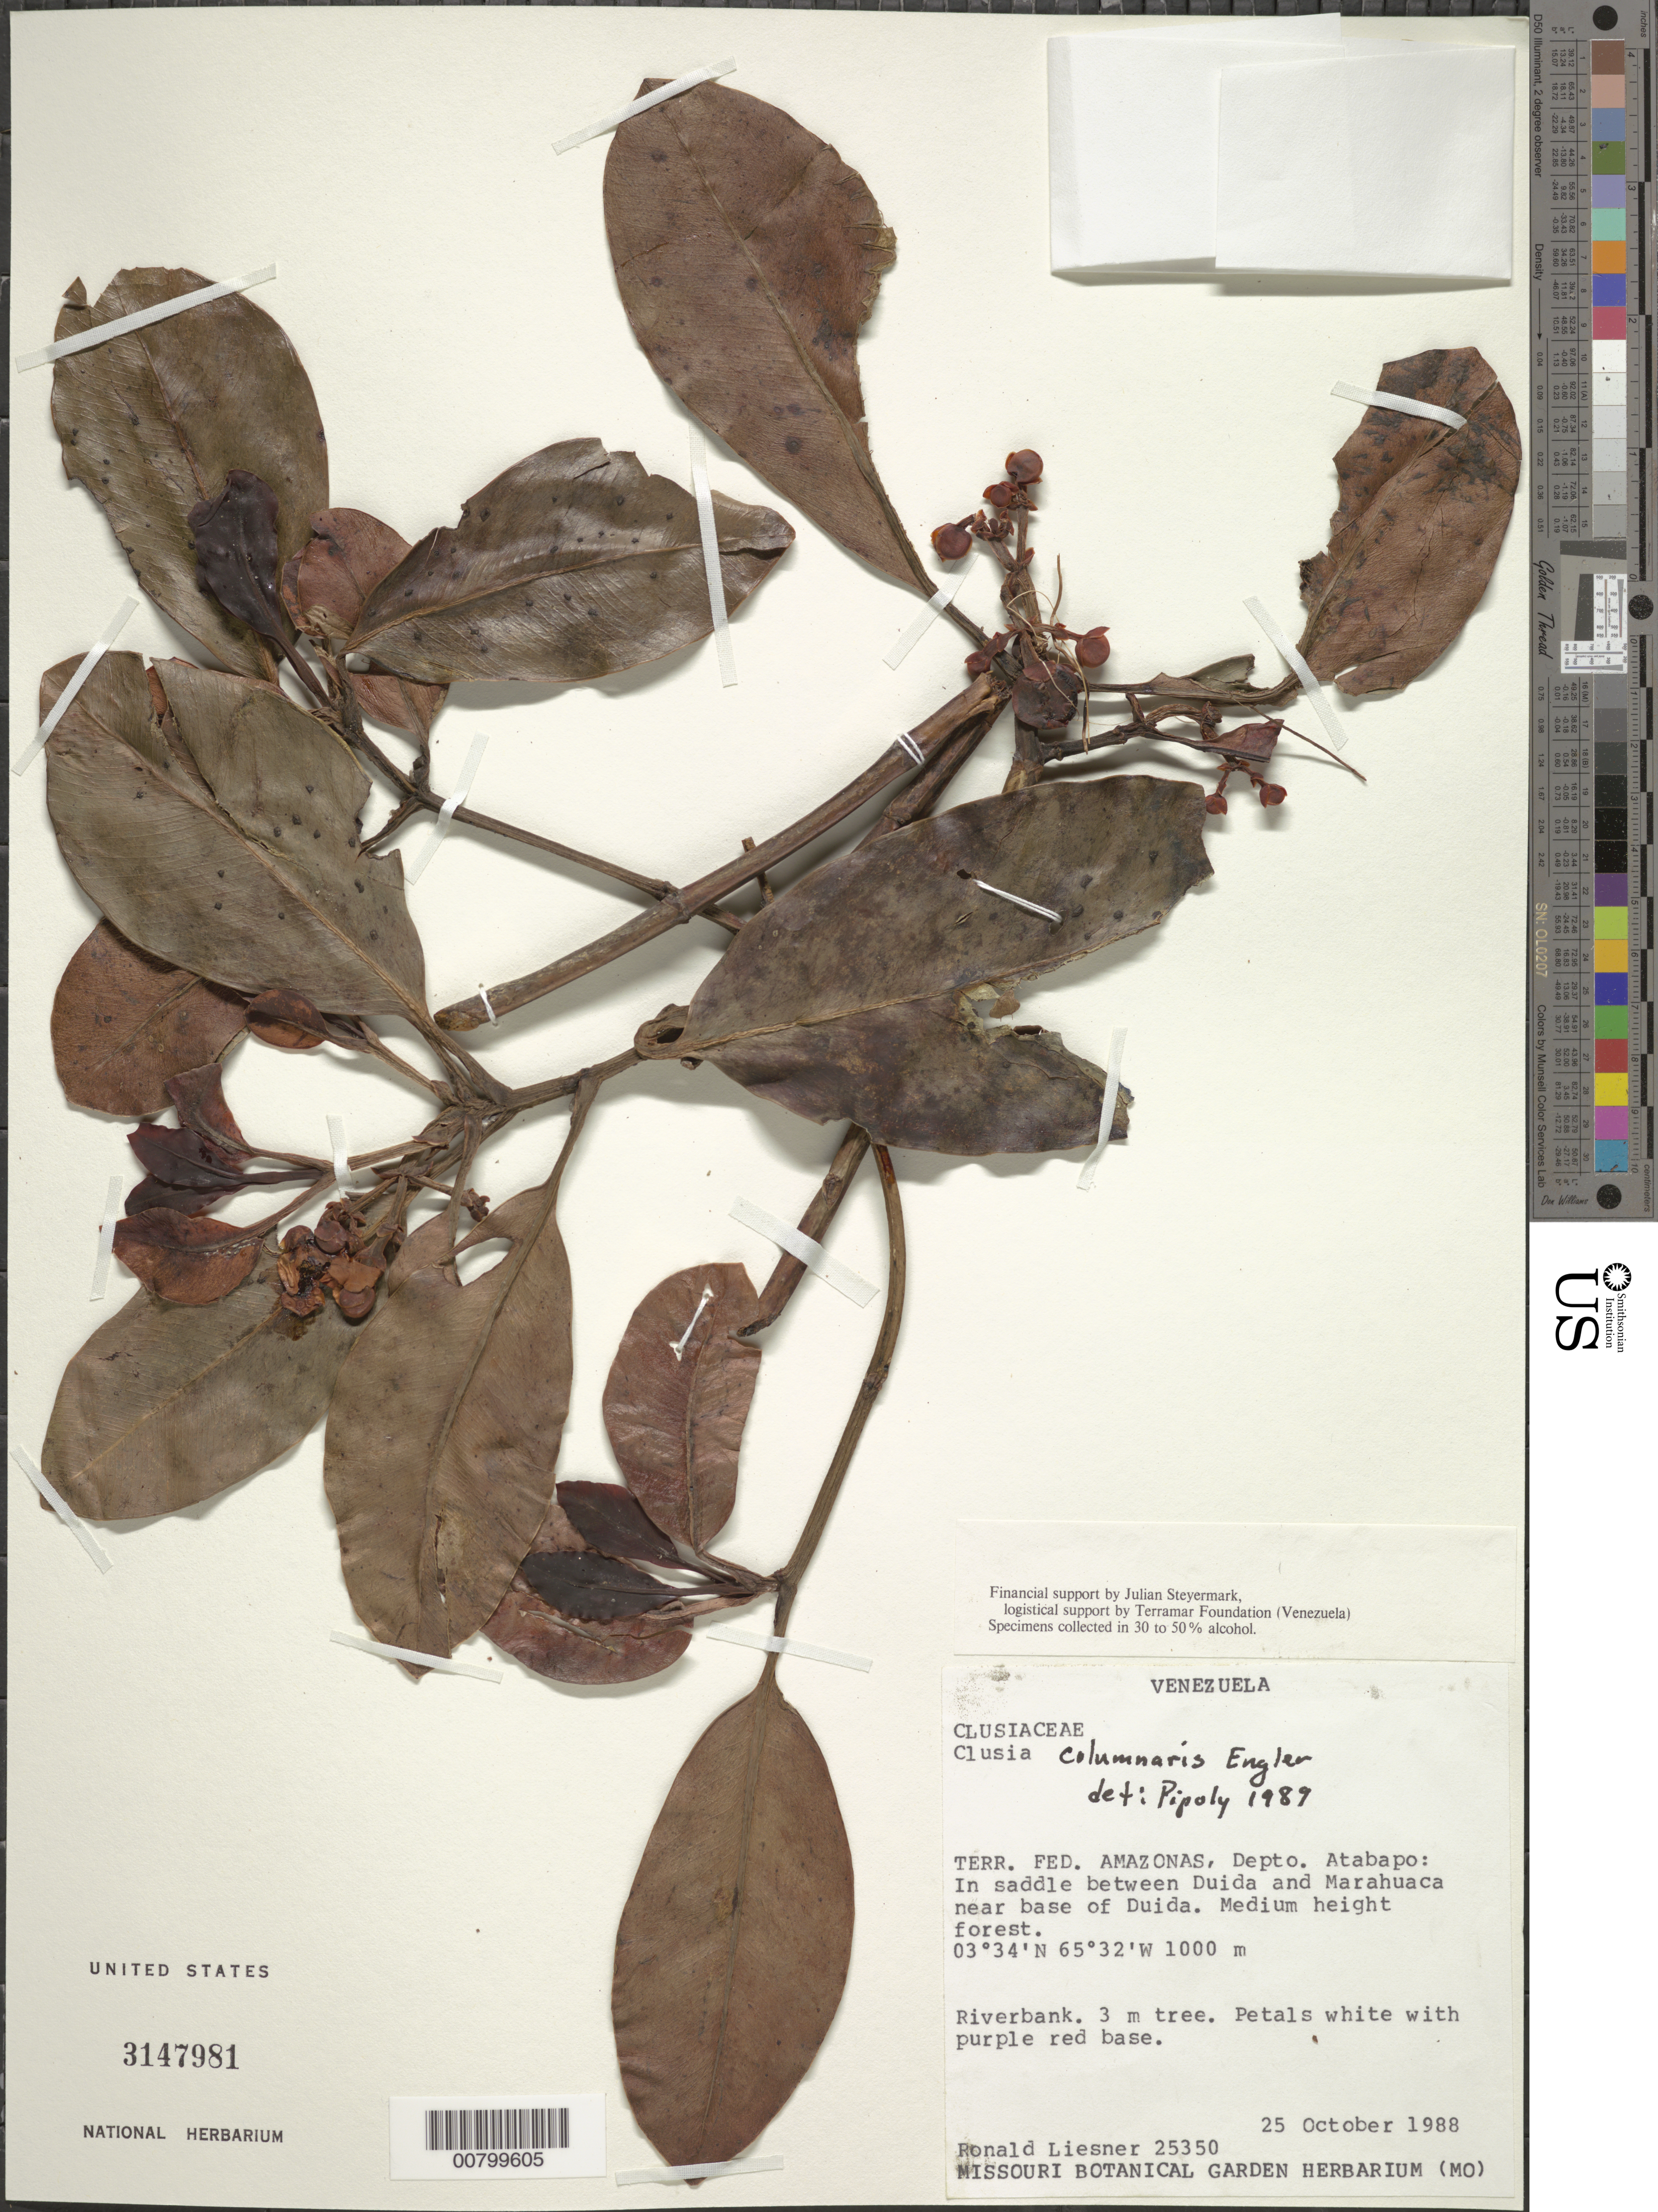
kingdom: Plantae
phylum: Tracheophyta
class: Magnoliopsida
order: Malpighiales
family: Clusiaceae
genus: Clusia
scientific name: Clusia columnaris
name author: Engl.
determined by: Pipoly, J. J., III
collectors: R. L. Liesner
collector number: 25350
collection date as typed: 25-Oct-88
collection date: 1988-10-25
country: Venezuela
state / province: Amazonas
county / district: Atabapo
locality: Duida, near base; saddle between Duida and Marahuaca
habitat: Medium height forest; riverbank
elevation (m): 1000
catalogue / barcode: US 3147981